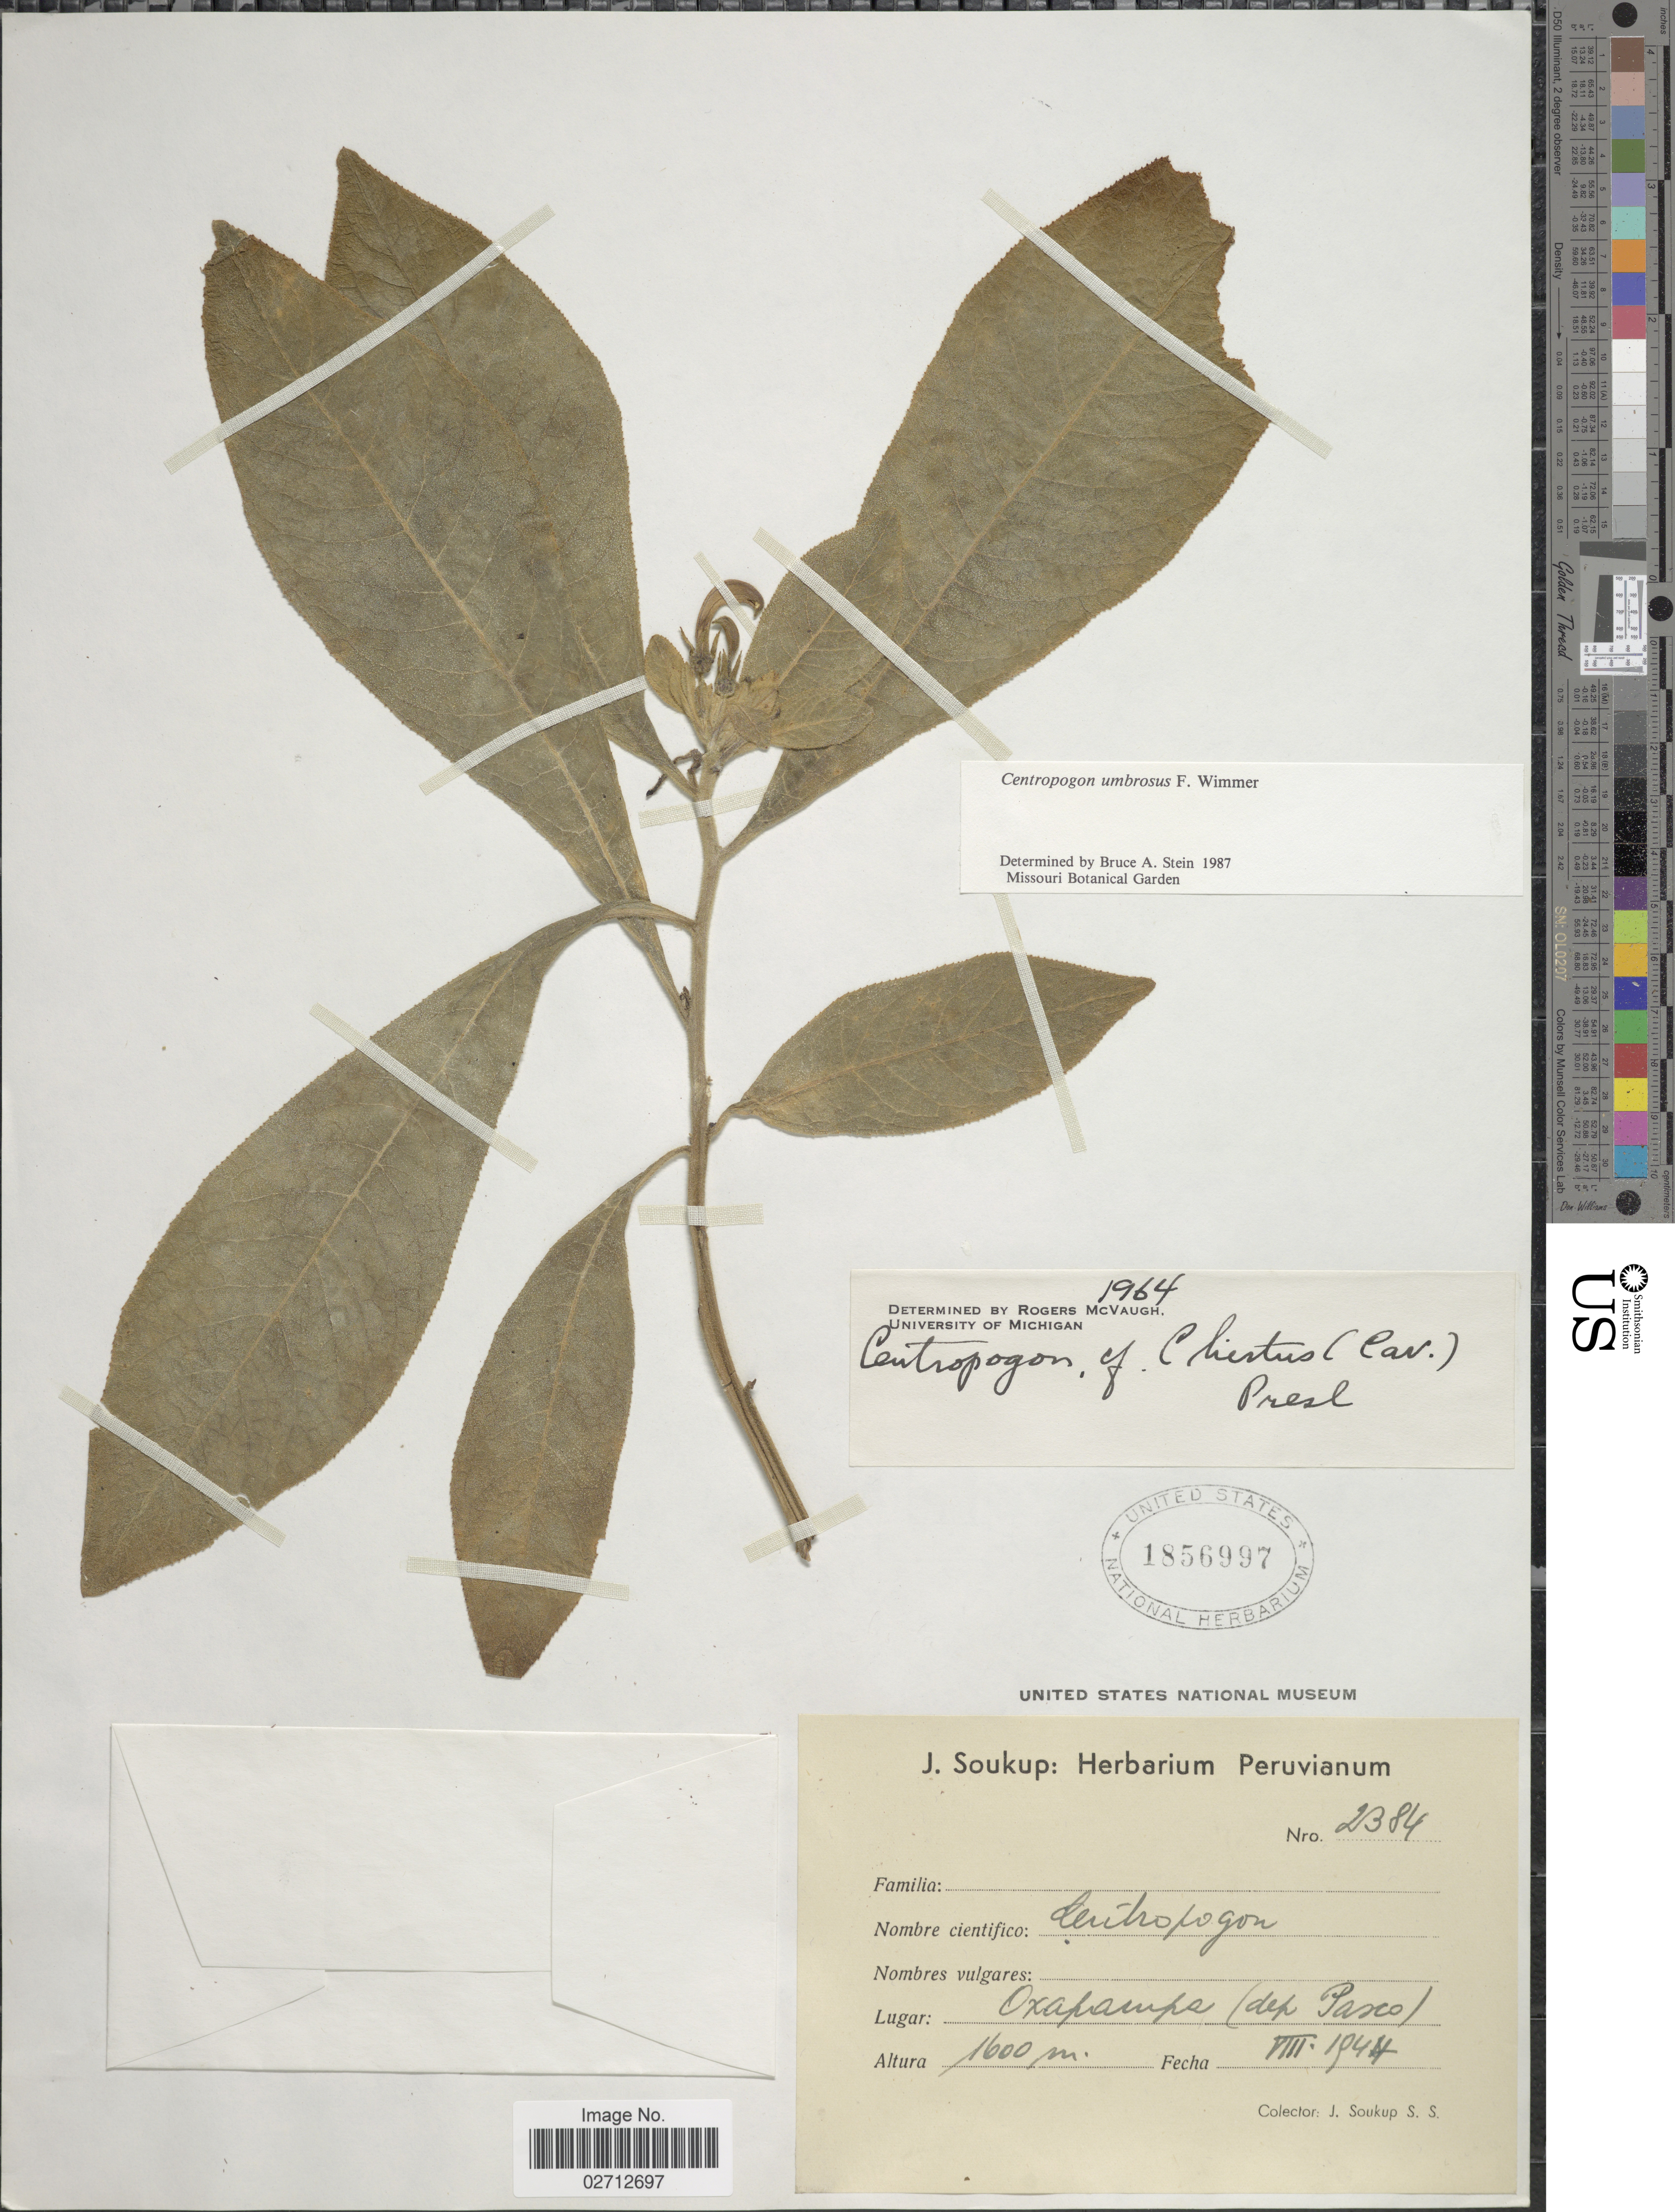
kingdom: Plantae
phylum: Tracheophyta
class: Magnoliopsida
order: Asterales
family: Campanulaceae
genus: Centropogon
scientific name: Centropogon umbrosus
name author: E. Wimm.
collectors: J. J. Soukup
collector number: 2384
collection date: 1944-08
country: Peru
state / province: Pasco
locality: Oxapampa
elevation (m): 1600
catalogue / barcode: US 1856997